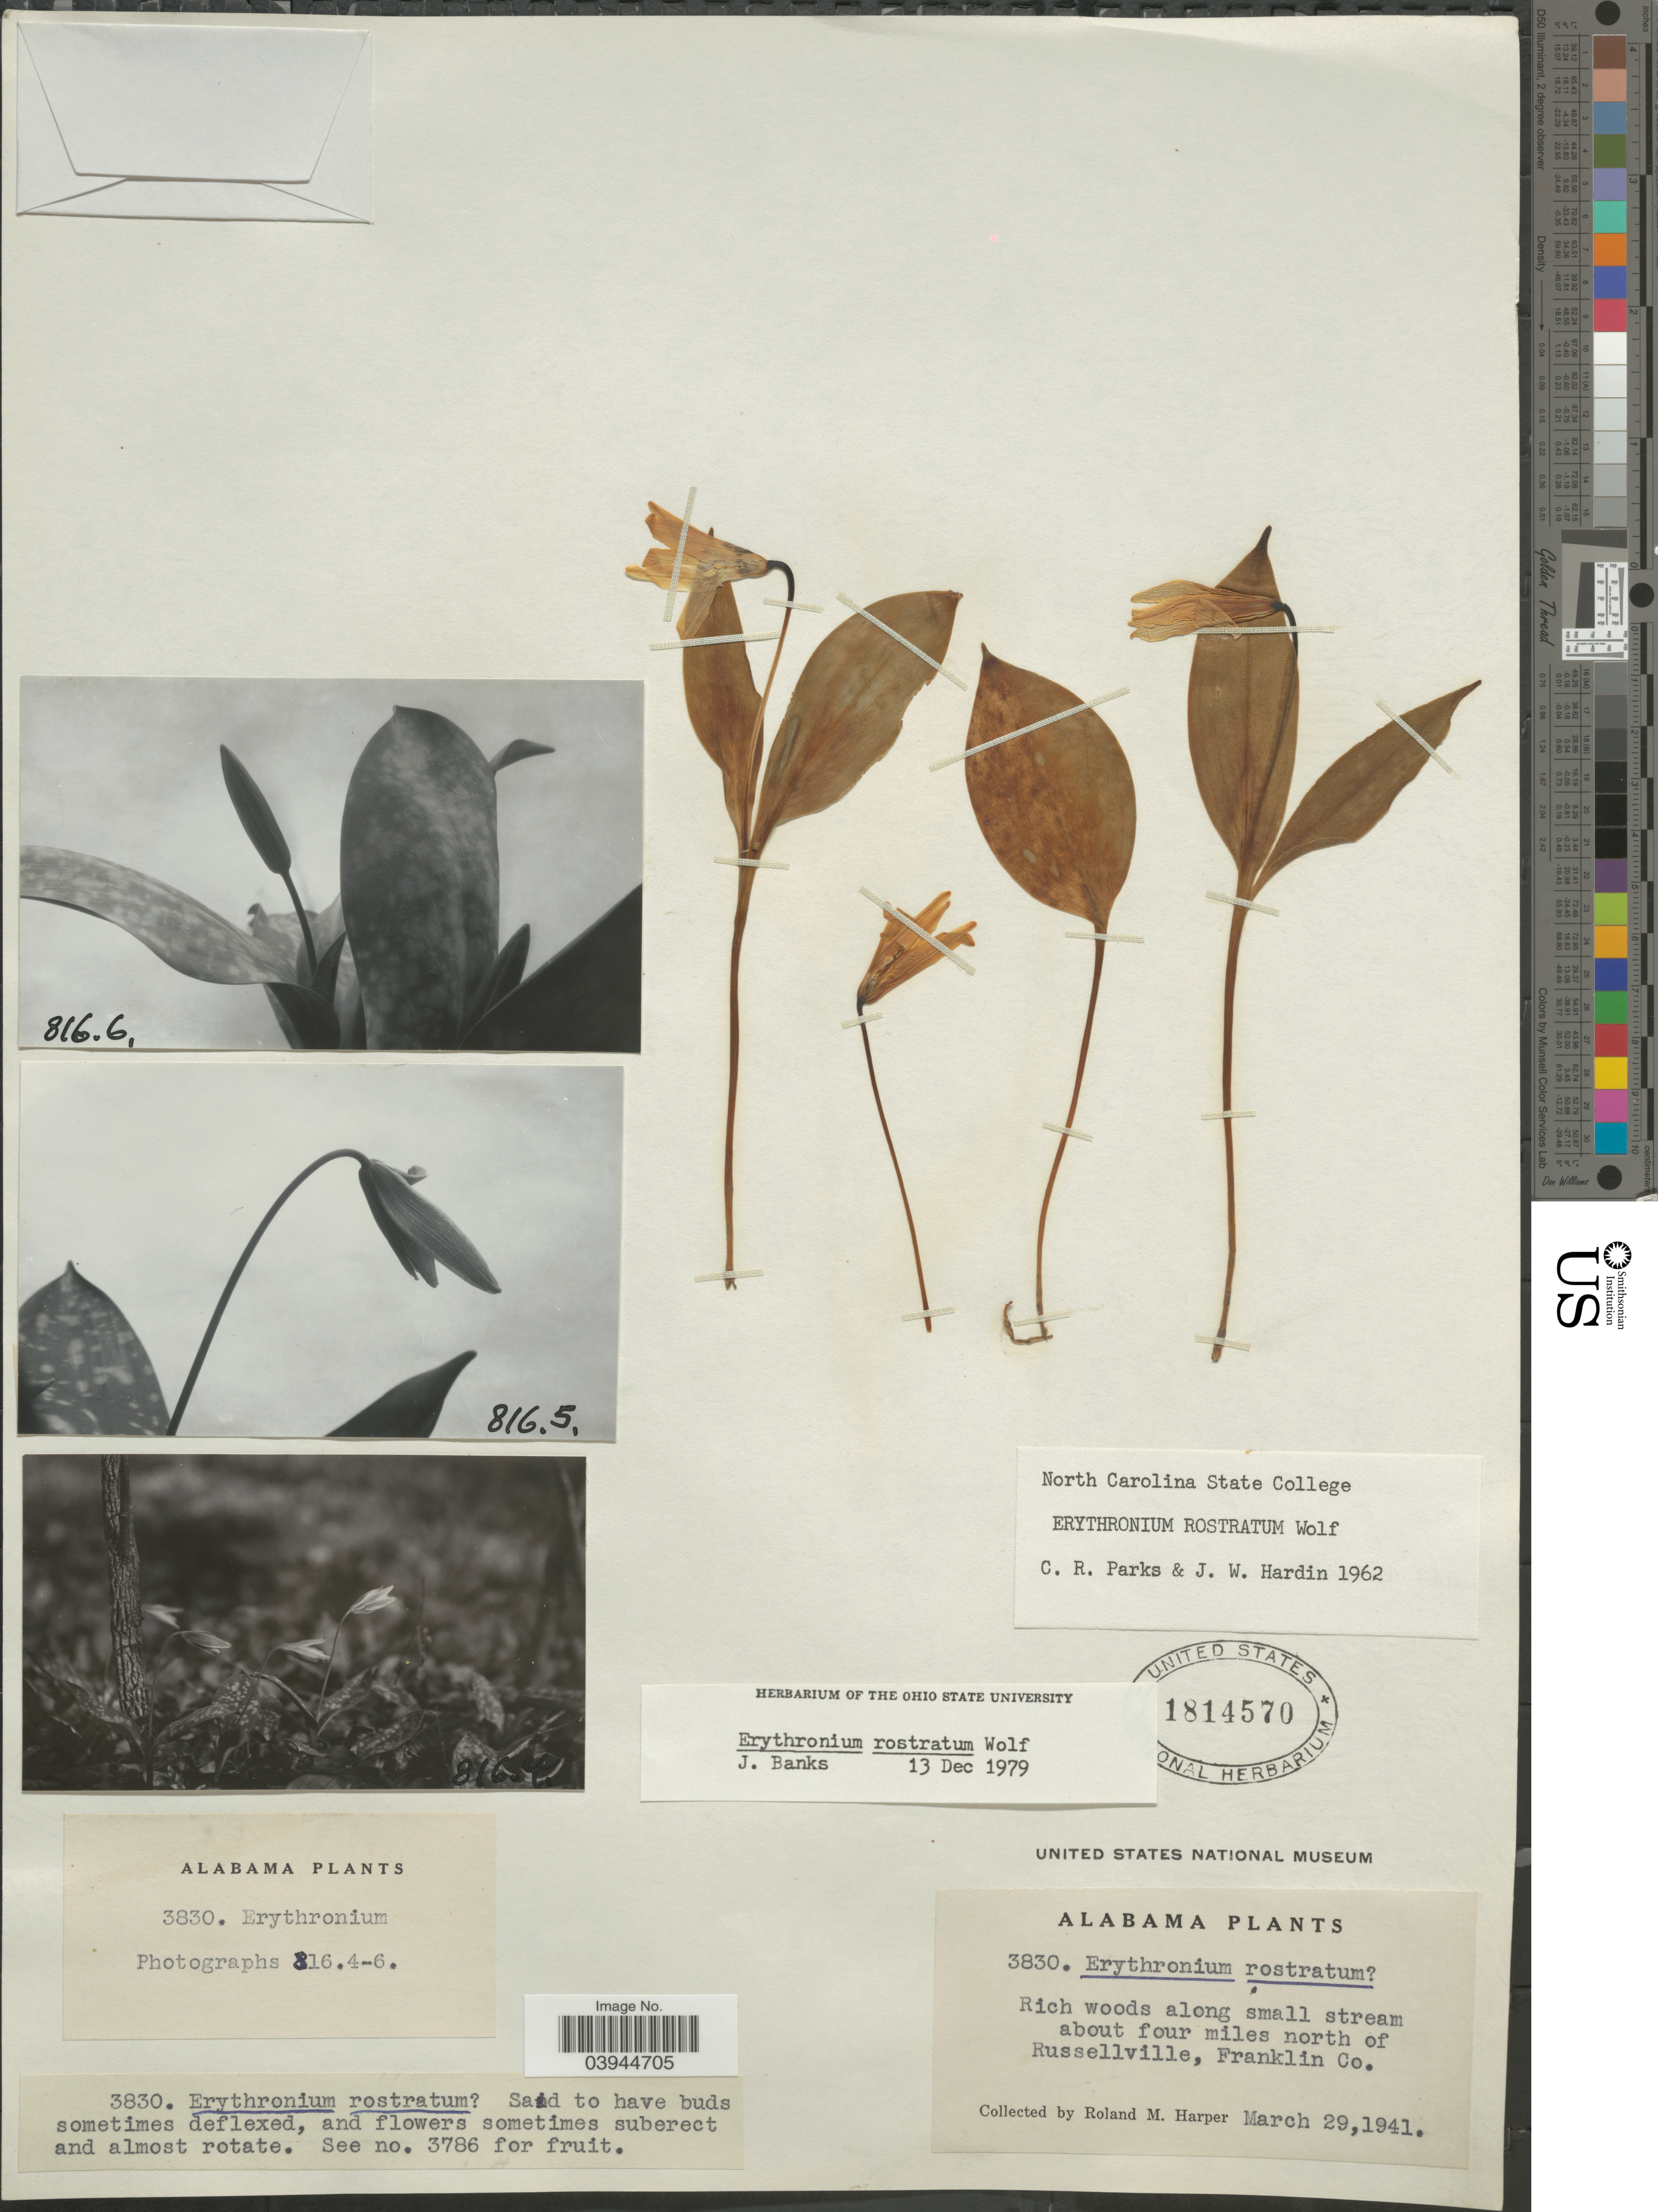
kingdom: Plantae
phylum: Tracheophyta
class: Liliopsida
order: Liliales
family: Liliaceae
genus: Erythronium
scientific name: Erythronium rostratum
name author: W. Wolf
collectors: R. M. Harper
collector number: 3830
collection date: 1941-03-29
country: United States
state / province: Alabama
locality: Rich woods along small stream about four miles north of Russellville, Franklin Co.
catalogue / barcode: US 1814570